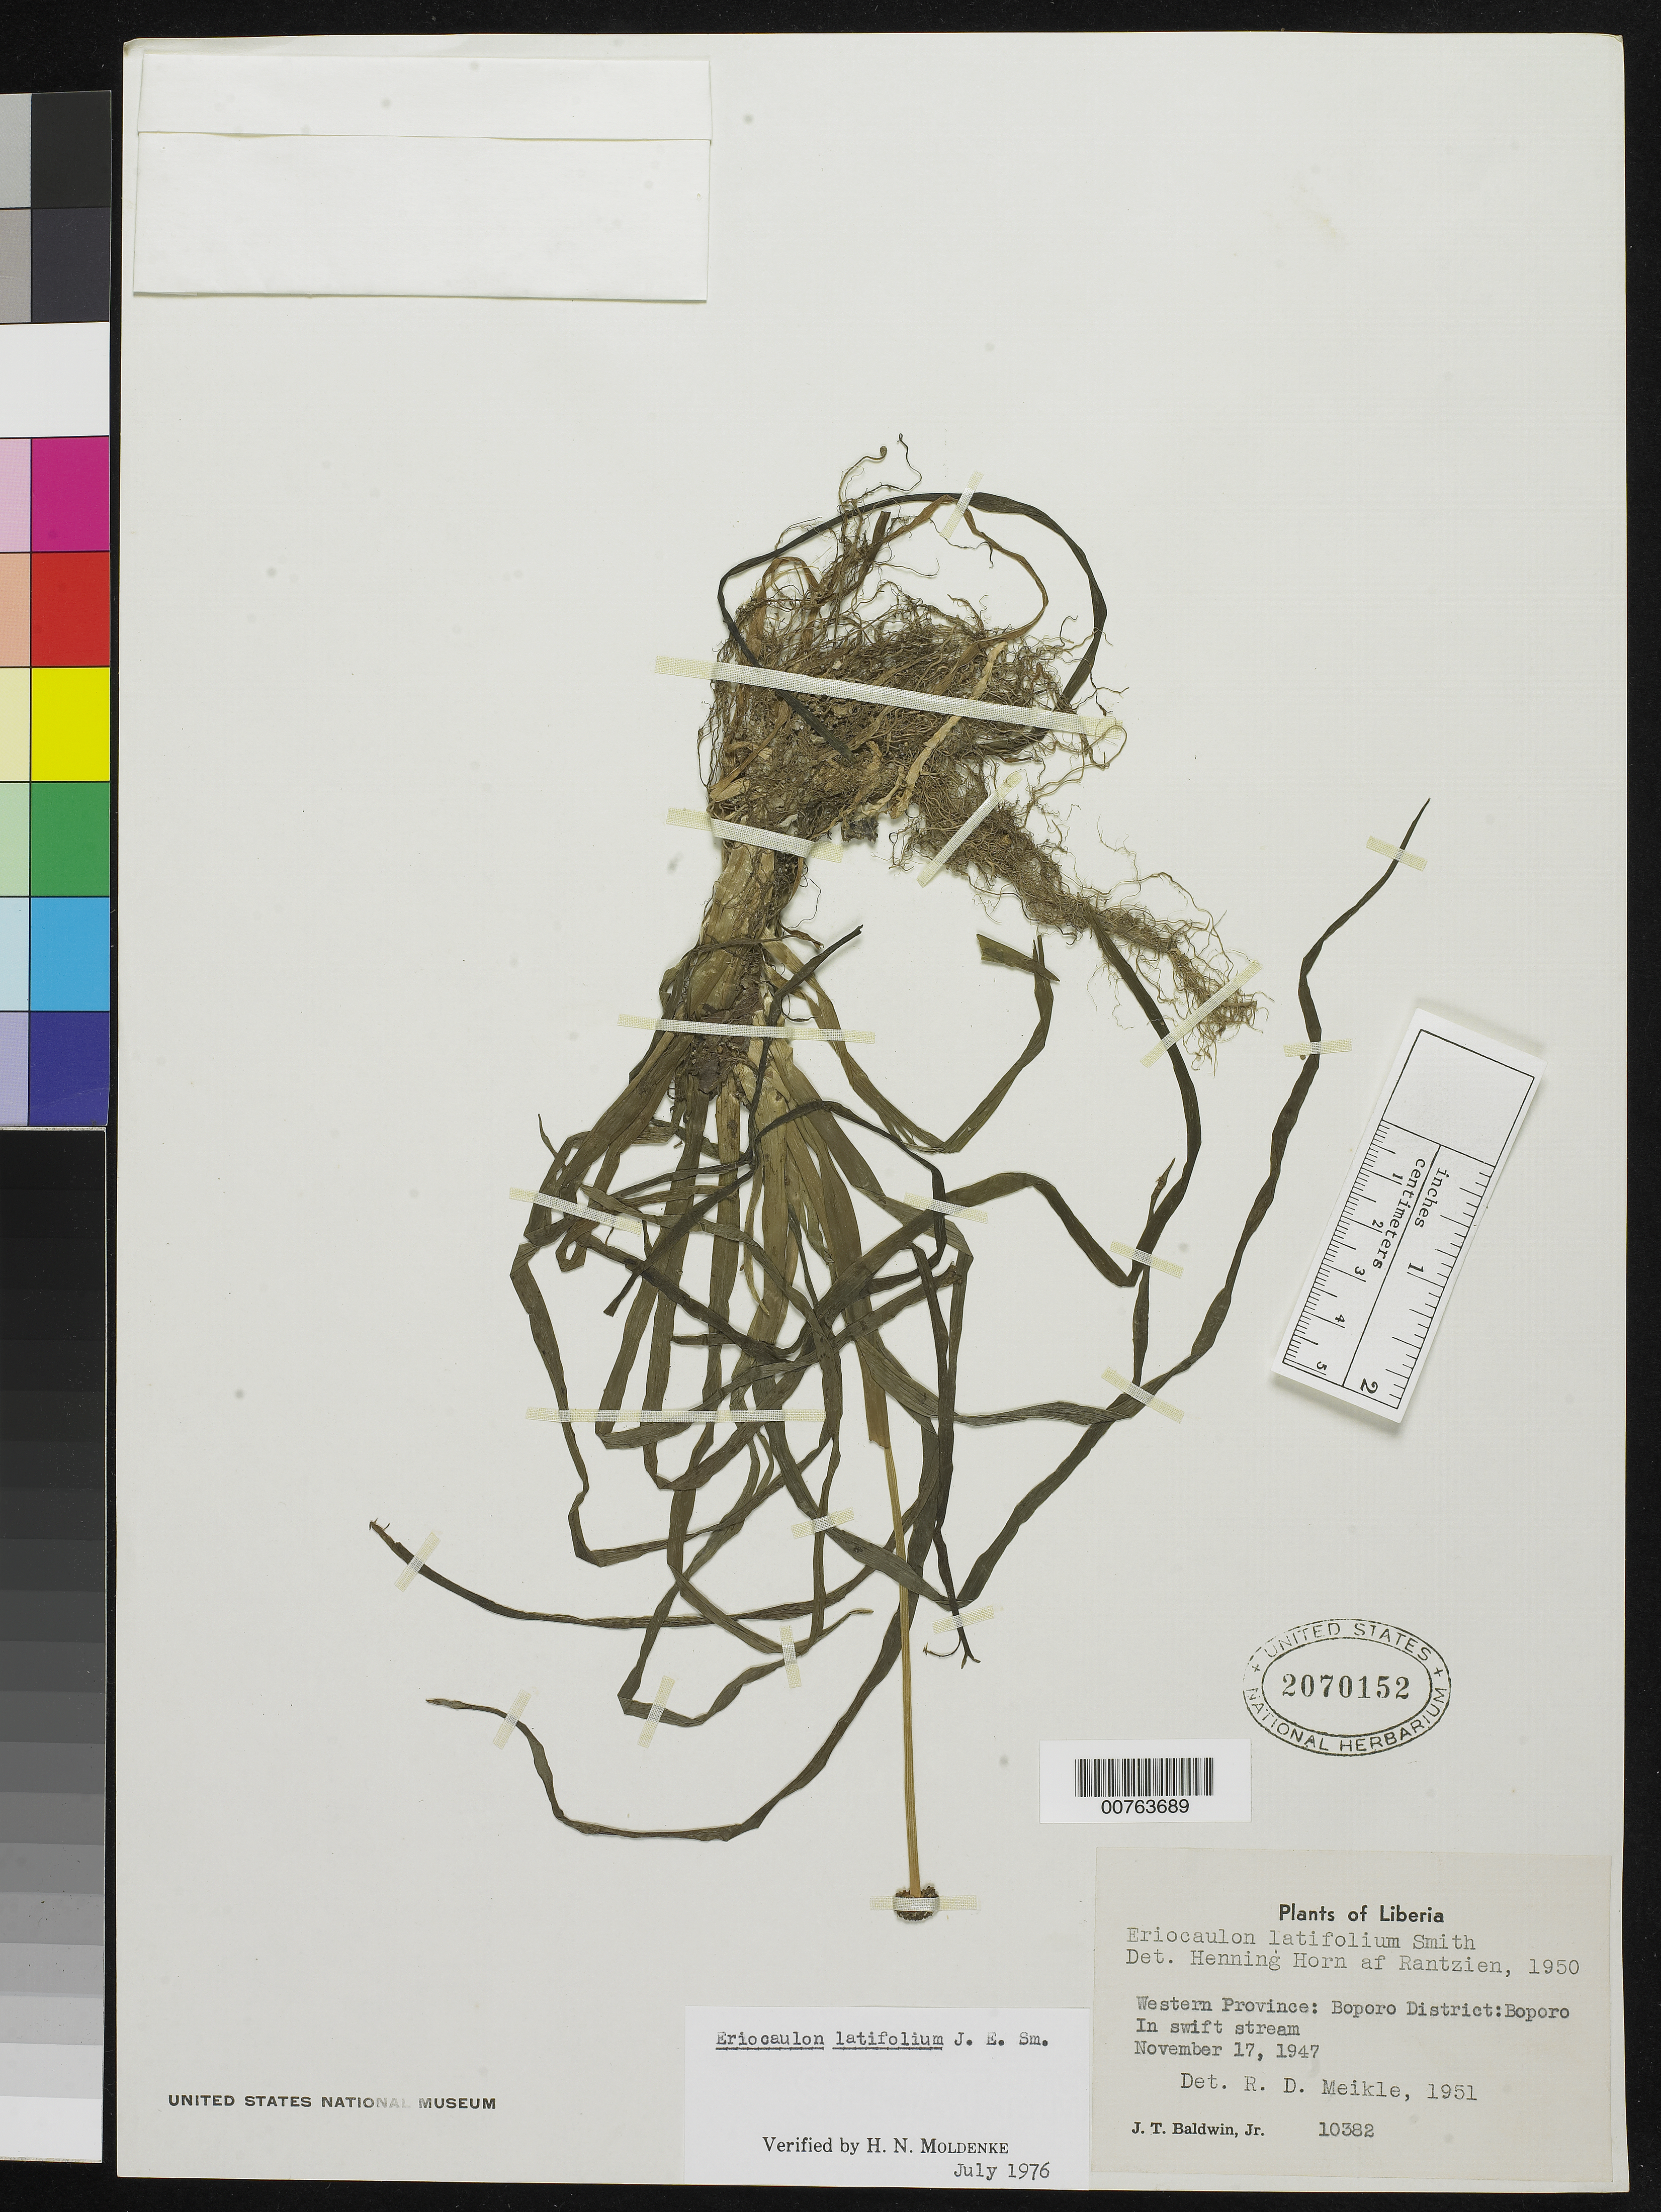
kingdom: Plantae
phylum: Tracheophyta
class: Liliopsida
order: Poales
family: Eriocaulaceae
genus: Eriocaulon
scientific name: Eriocaulon latifolium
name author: Sm.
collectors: J. T. Baldwin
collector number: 10382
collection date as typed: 17 Nov 1947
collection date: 1947-11-17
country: Liberia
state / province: Gbarpolu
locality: Western Province: Boporo District, Boporo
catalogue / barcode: US 2070152